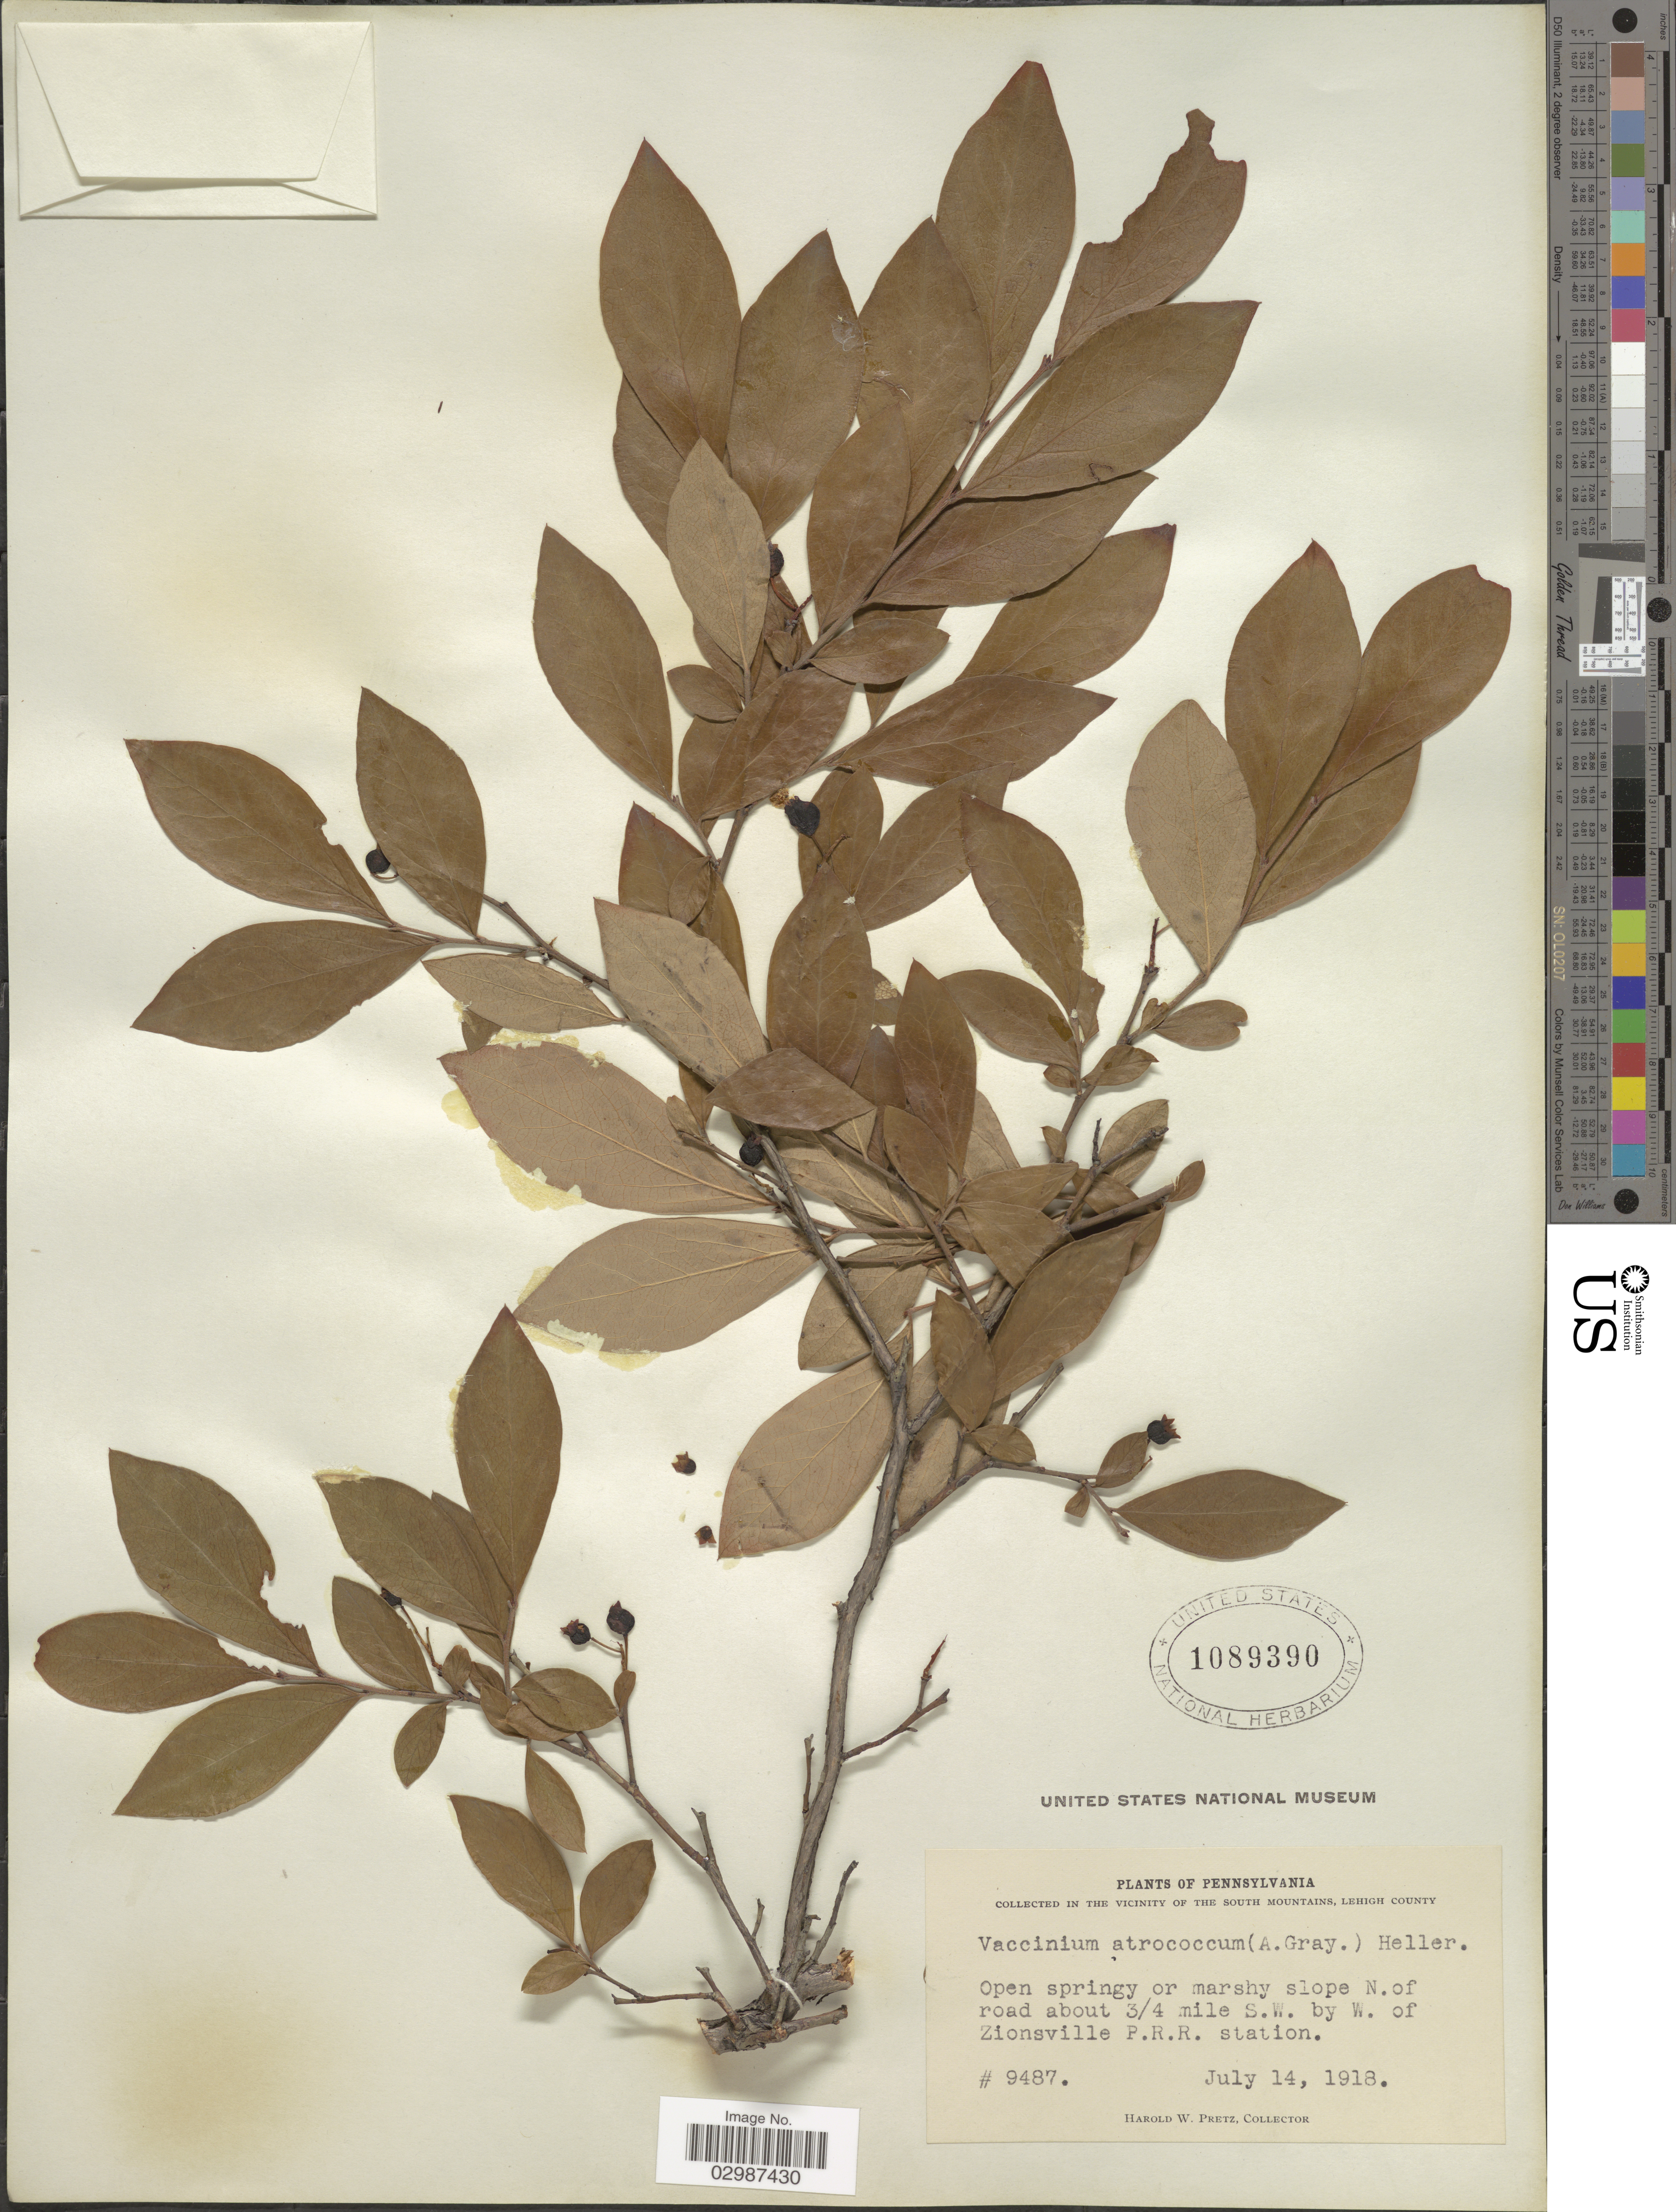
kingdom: Plantae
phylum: Tracheophyta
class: Magnoliopsida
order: Ericales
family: Ericaceae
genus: Vaccinium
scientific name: Vaccinium atrococcum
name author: (A. Gray) A. Heller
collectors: H. W. Pretz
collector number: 9487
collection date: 1918-07-14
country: United States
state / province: Pennsylvania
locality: The Vicinity of the South Mountains, Lehigh County. Slope N. of road about 3/4 mile S.W. by W. of Zionsville P.R.R. station.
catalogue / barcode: US 1089390